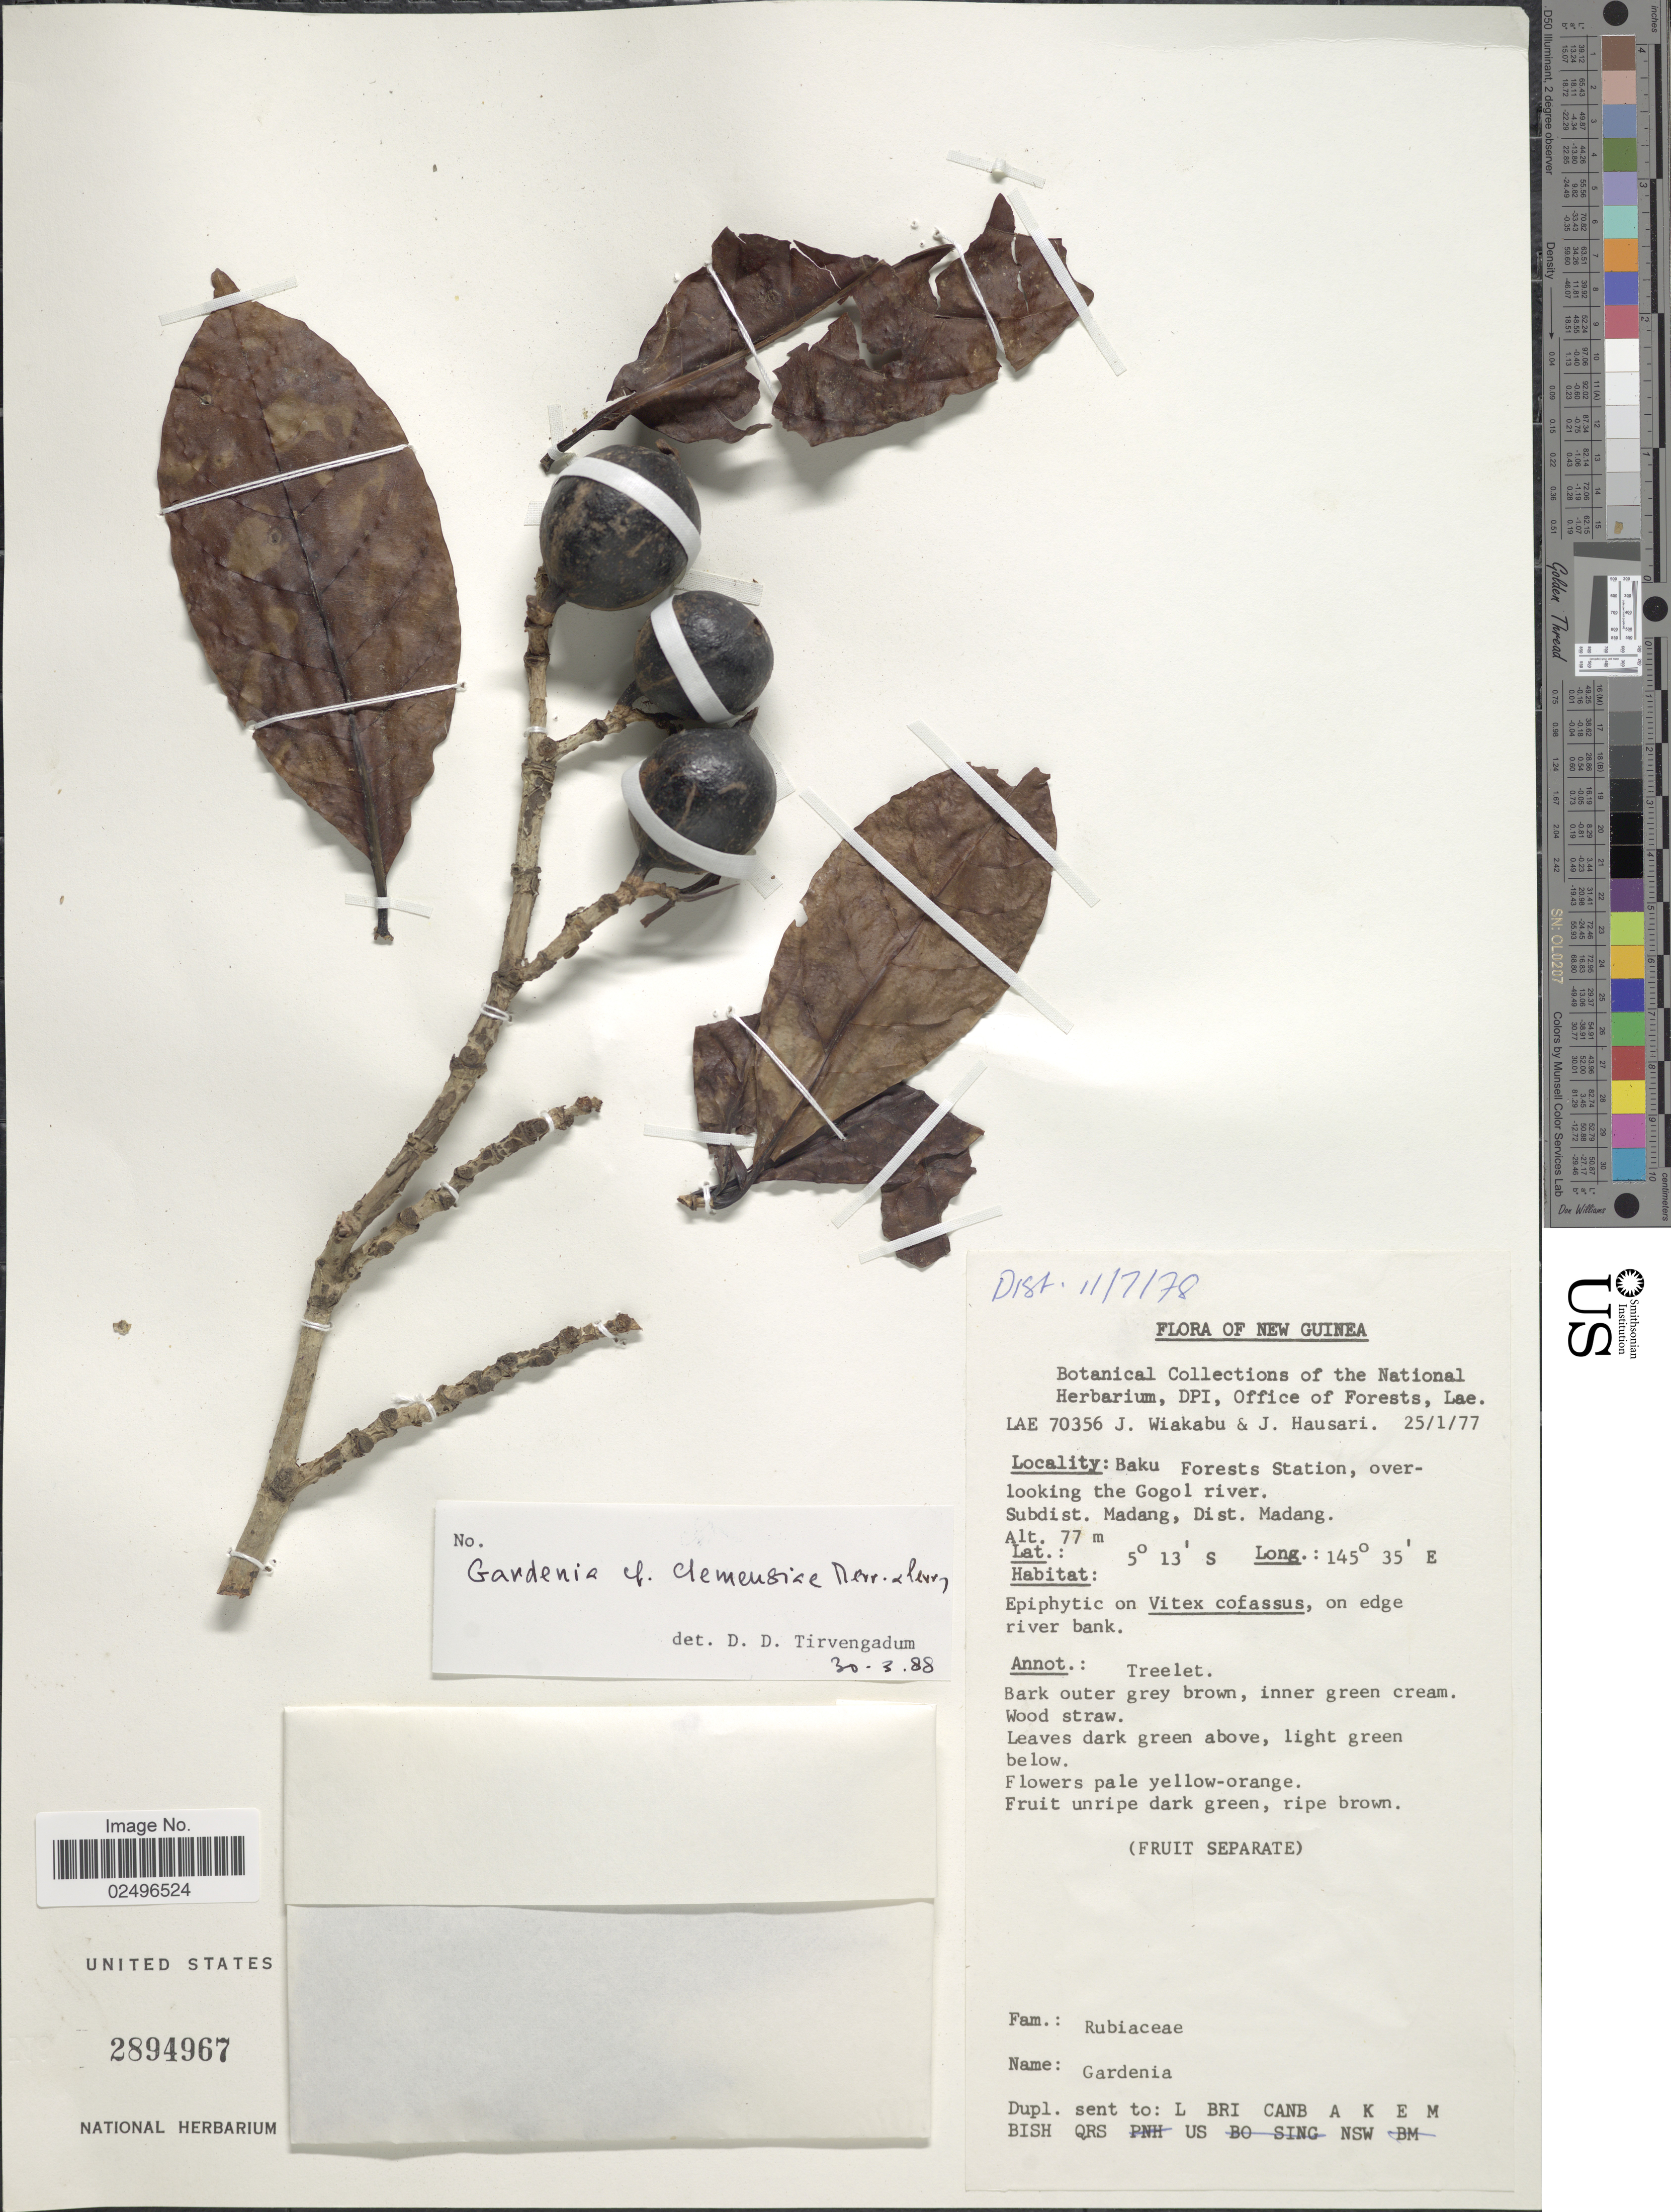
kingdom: Plantae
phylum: Tracheophyta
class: Magnoliopsida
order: Gentianales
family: Rubiaceae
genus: Gardenia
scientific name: Gardenia clemensiae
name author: Merr. & L.M. Perry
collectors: J. Wiakabu & J. Hausari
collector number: LAE 70356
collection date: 1977-01-25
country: Papua New Guinea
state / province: Madang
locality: New Guinea, Baku Forests Station, overlooking the Gogol river subdist. Madang, Dist. Madang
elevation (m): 77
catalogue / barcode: US 2894967